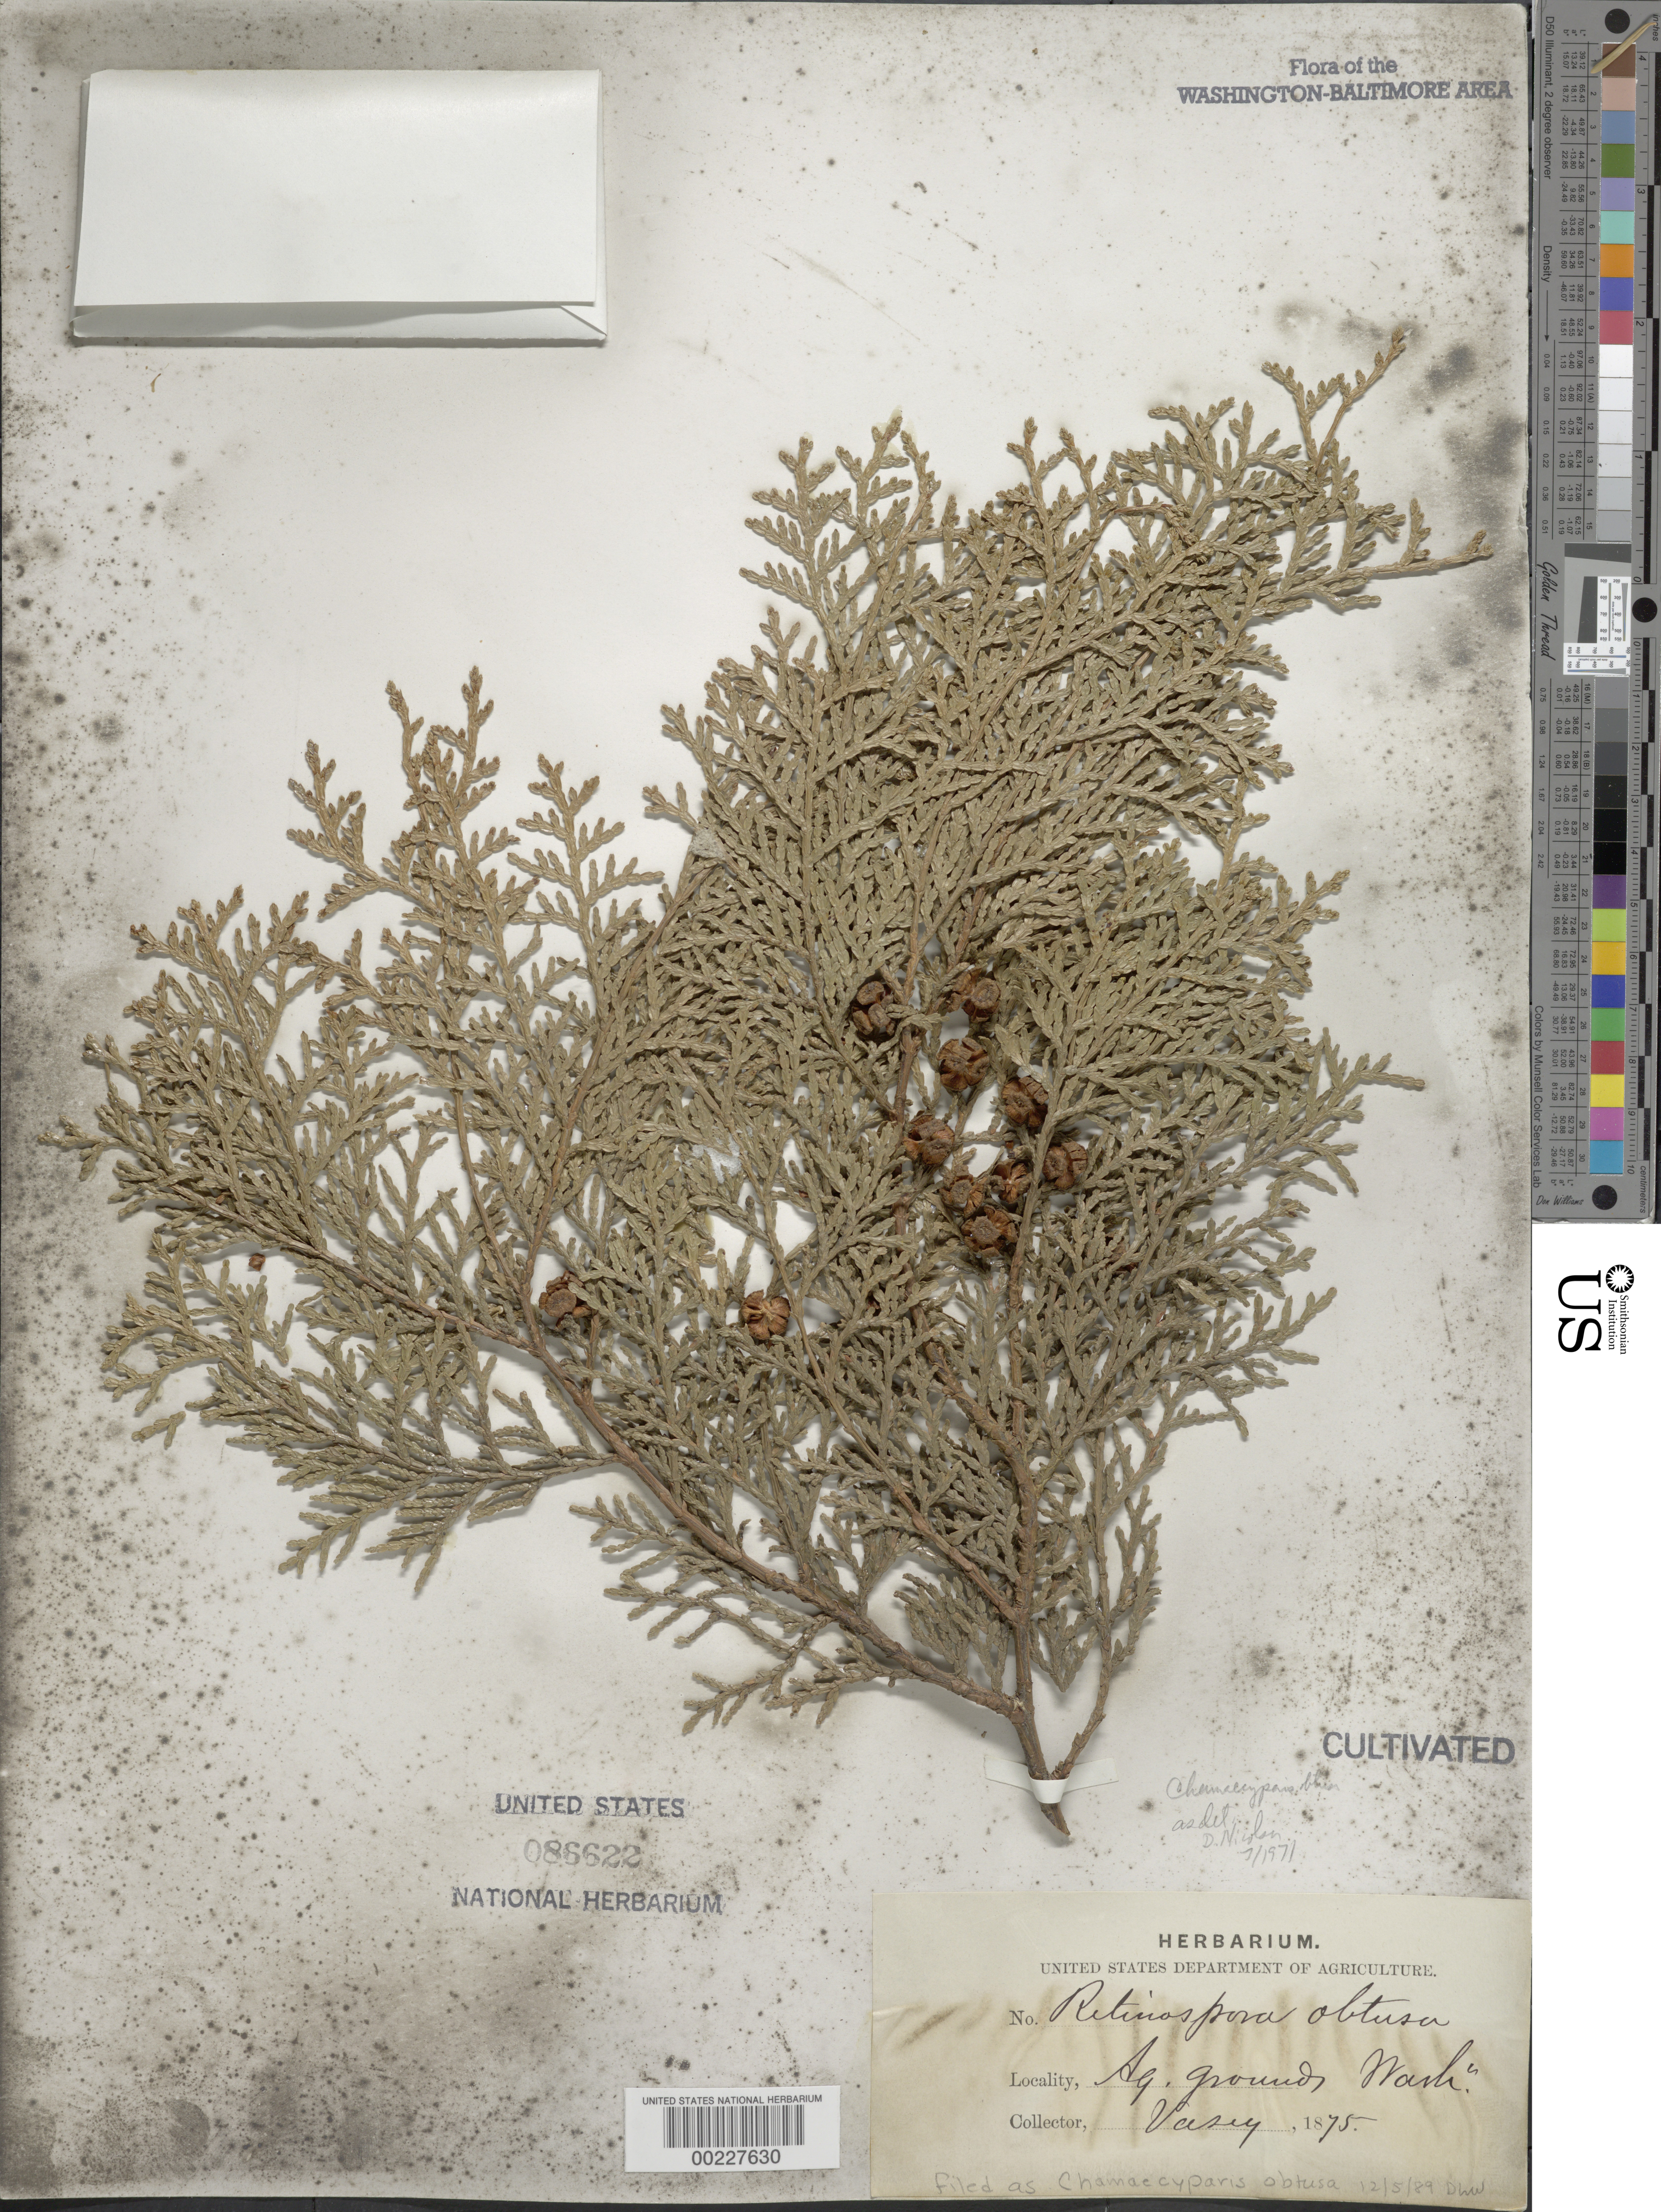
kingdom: Plantae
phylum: Tracheophyta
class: Pinopsida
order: Pinales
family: Cupressaceae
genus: Chamaecyparis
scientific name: Chamaecyparis obtusa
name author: (Siebold & Zucc.) Endl.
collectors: G. R. Vasey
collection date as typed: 1875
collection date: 1875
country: United States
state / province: District of Columbia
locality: Agriculture grounds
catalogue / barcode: US 86622